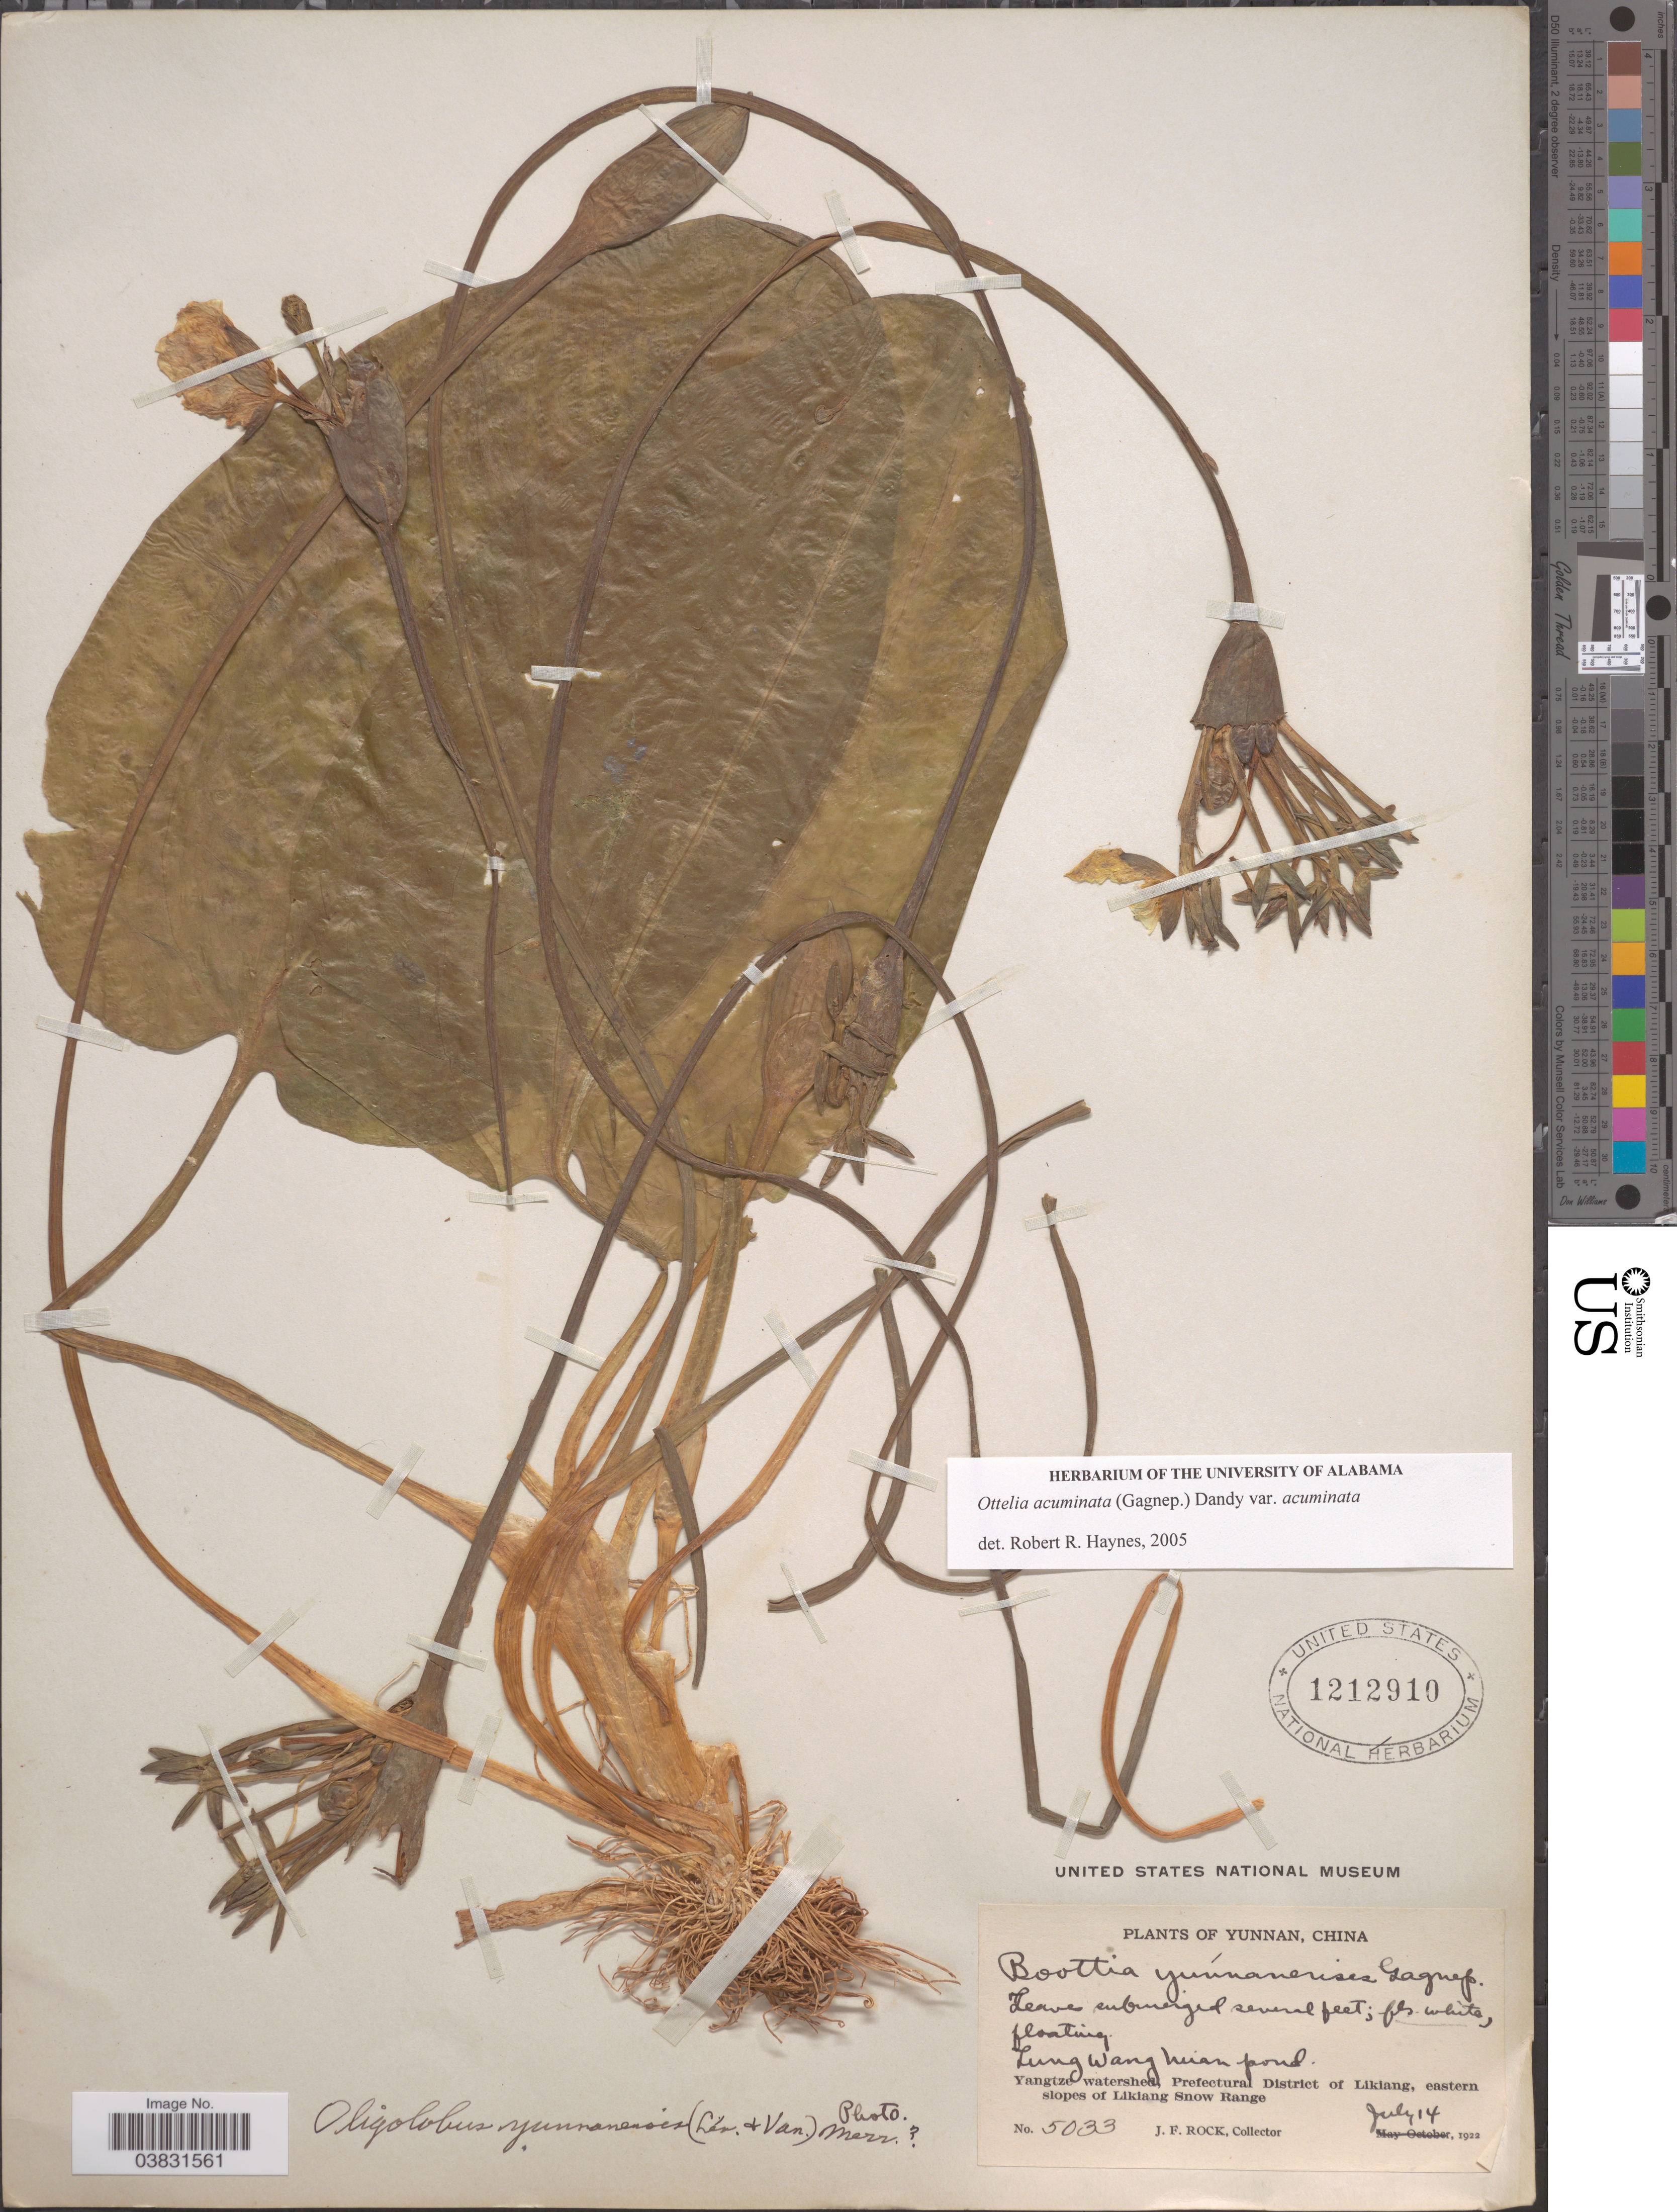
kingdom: Plantae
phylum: Tracheophyta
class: Liliopsida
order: Alismatales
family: Hydrocharitaceae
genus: Ottelia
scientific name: Ottelia acuminata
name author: (Gagnep.) Dandy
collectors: J. Rock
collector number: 5033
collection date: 1922-07-14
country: China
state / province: Yunnan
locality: Lung Wang Mian pond. Yangtze watershed, Prefectural District of Likiang, eastern slopes of Likiang Snow Range.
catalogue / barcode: US 1212910